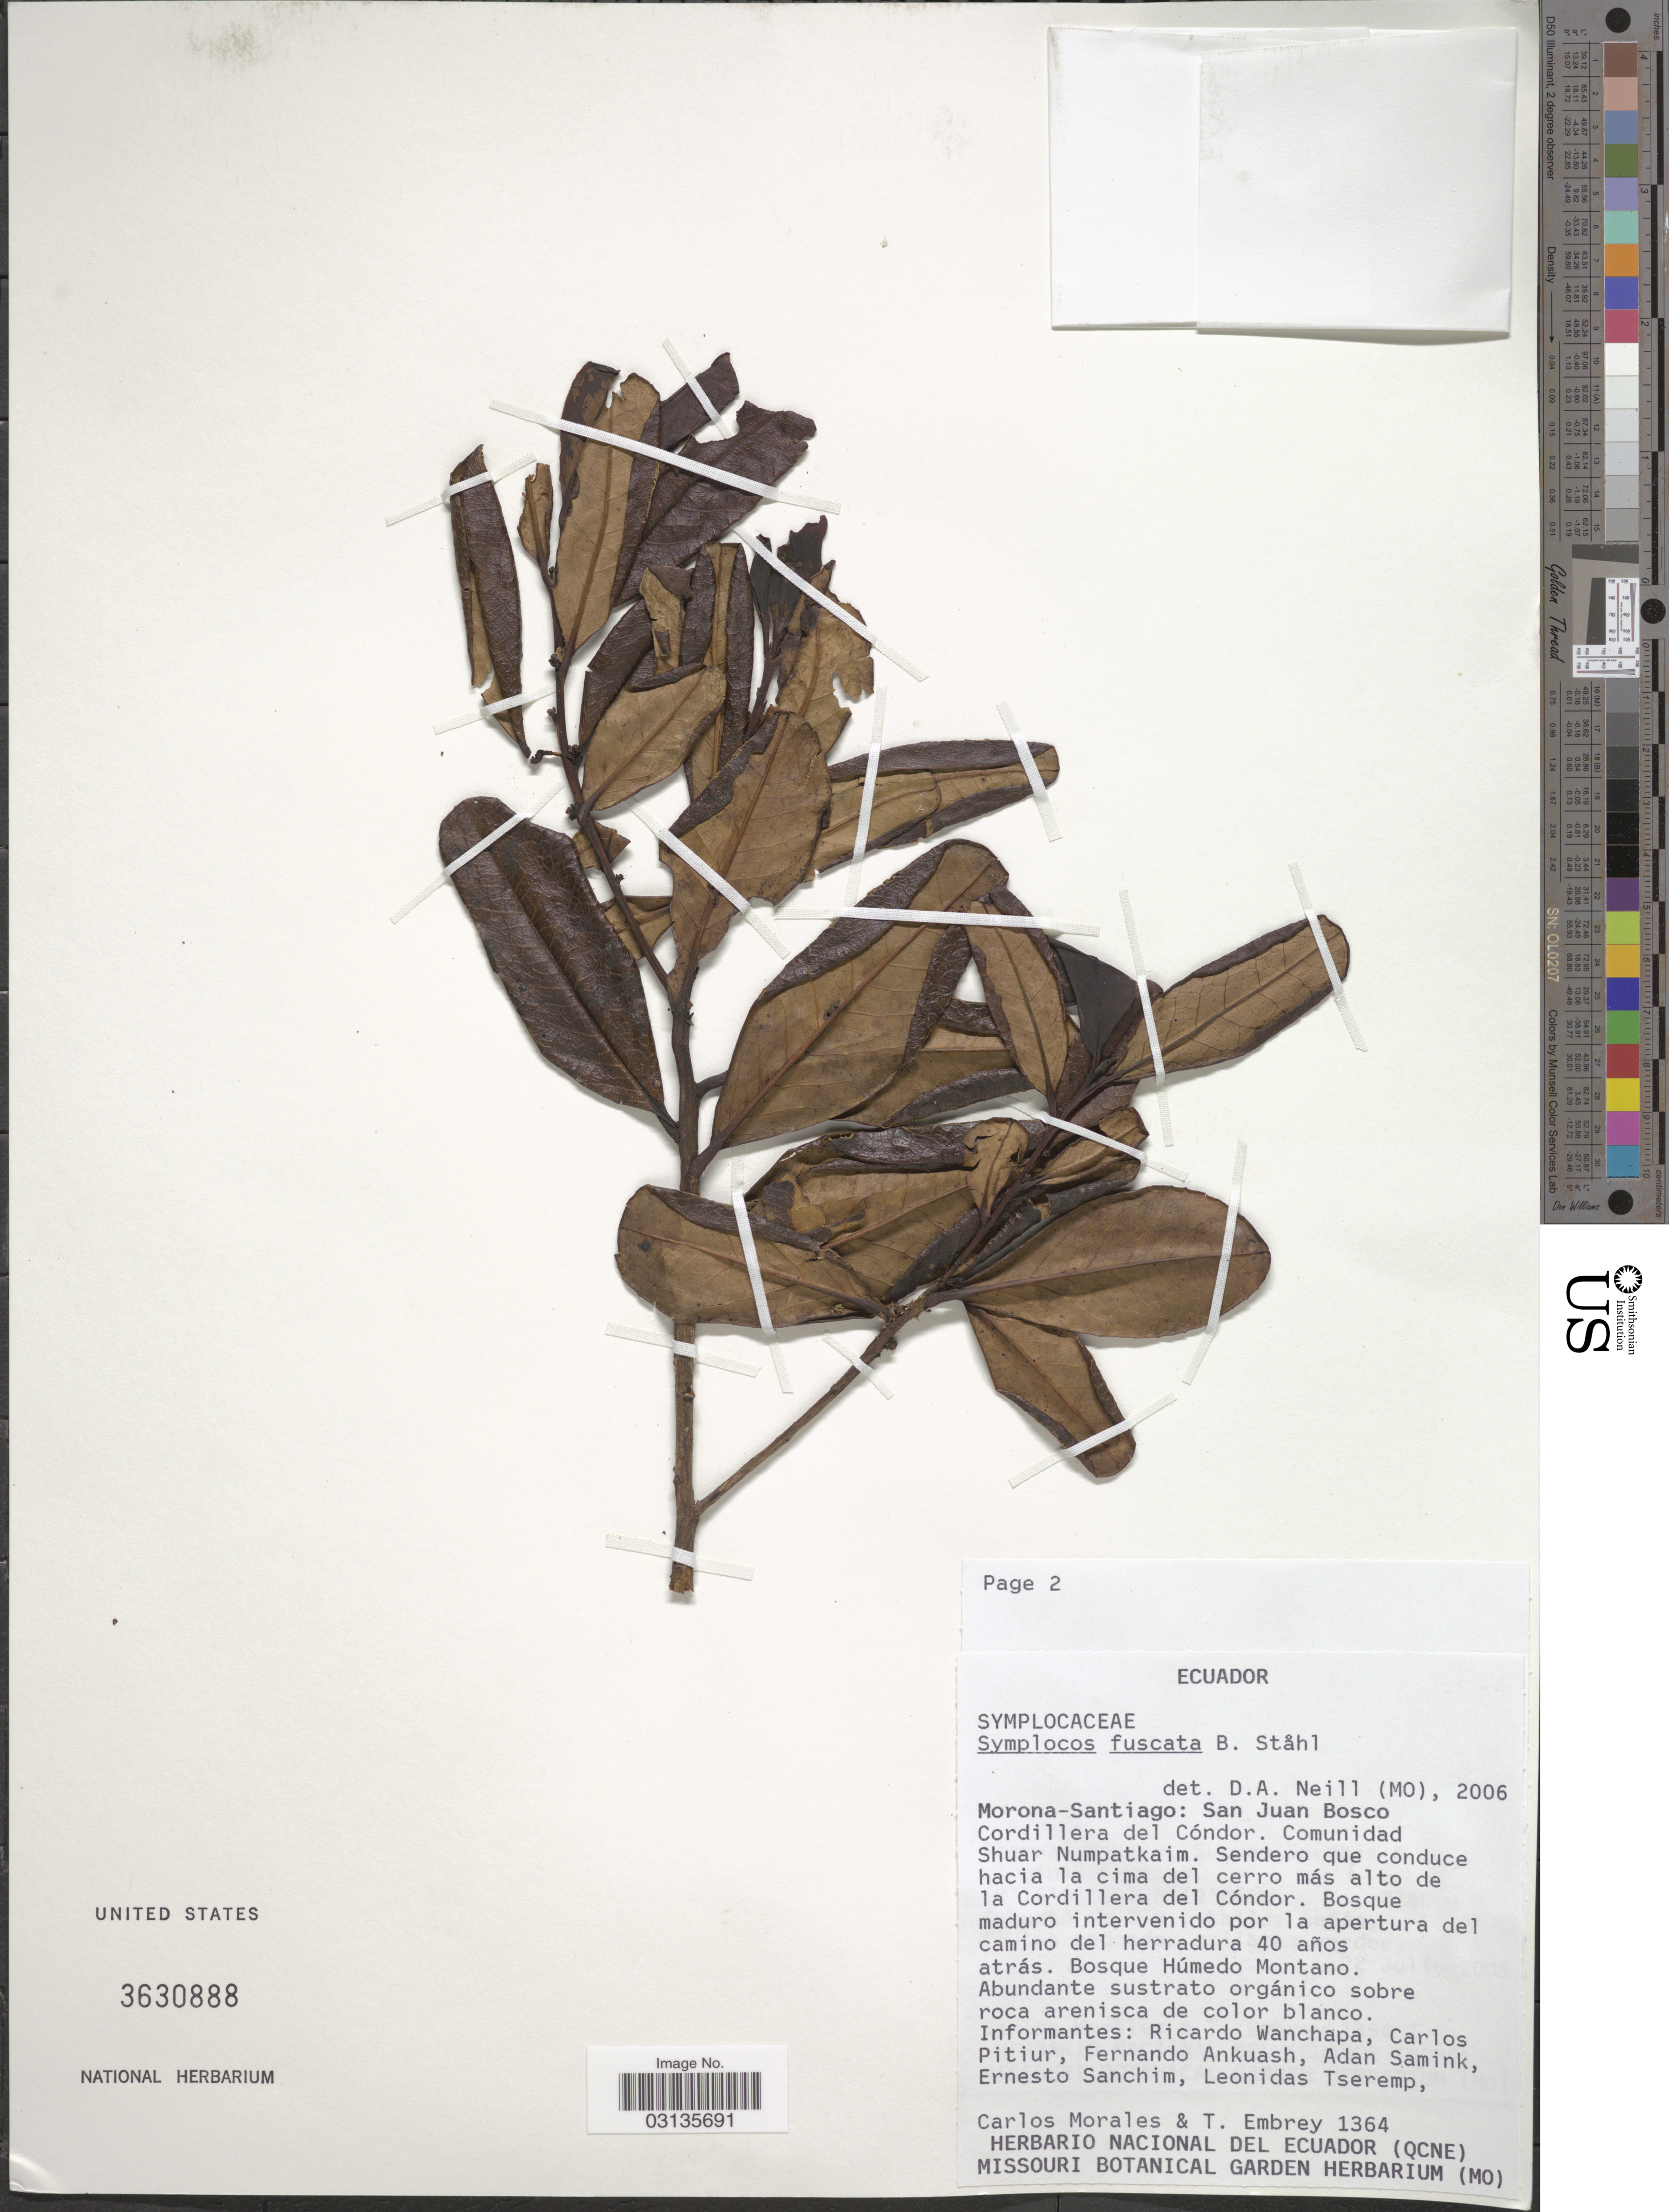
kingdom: Plantae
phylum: Tracheophyta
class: Magnoliopsida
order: Ericales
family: Symplocaceae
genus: Symplocos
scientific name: Symplocos fuscata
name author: B. Ståhl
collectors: C. Morales & T. Embrey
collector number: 1364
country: Ecuador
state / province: Morona-Santiago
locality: San Juan Bosco. Cordillera del Cóndor. Comunidad Shuar Numpatkaim. Sendero que conduce hacia la cima del cerro más alto de la Cordillera del Cóndor.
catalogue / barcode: US 3630888